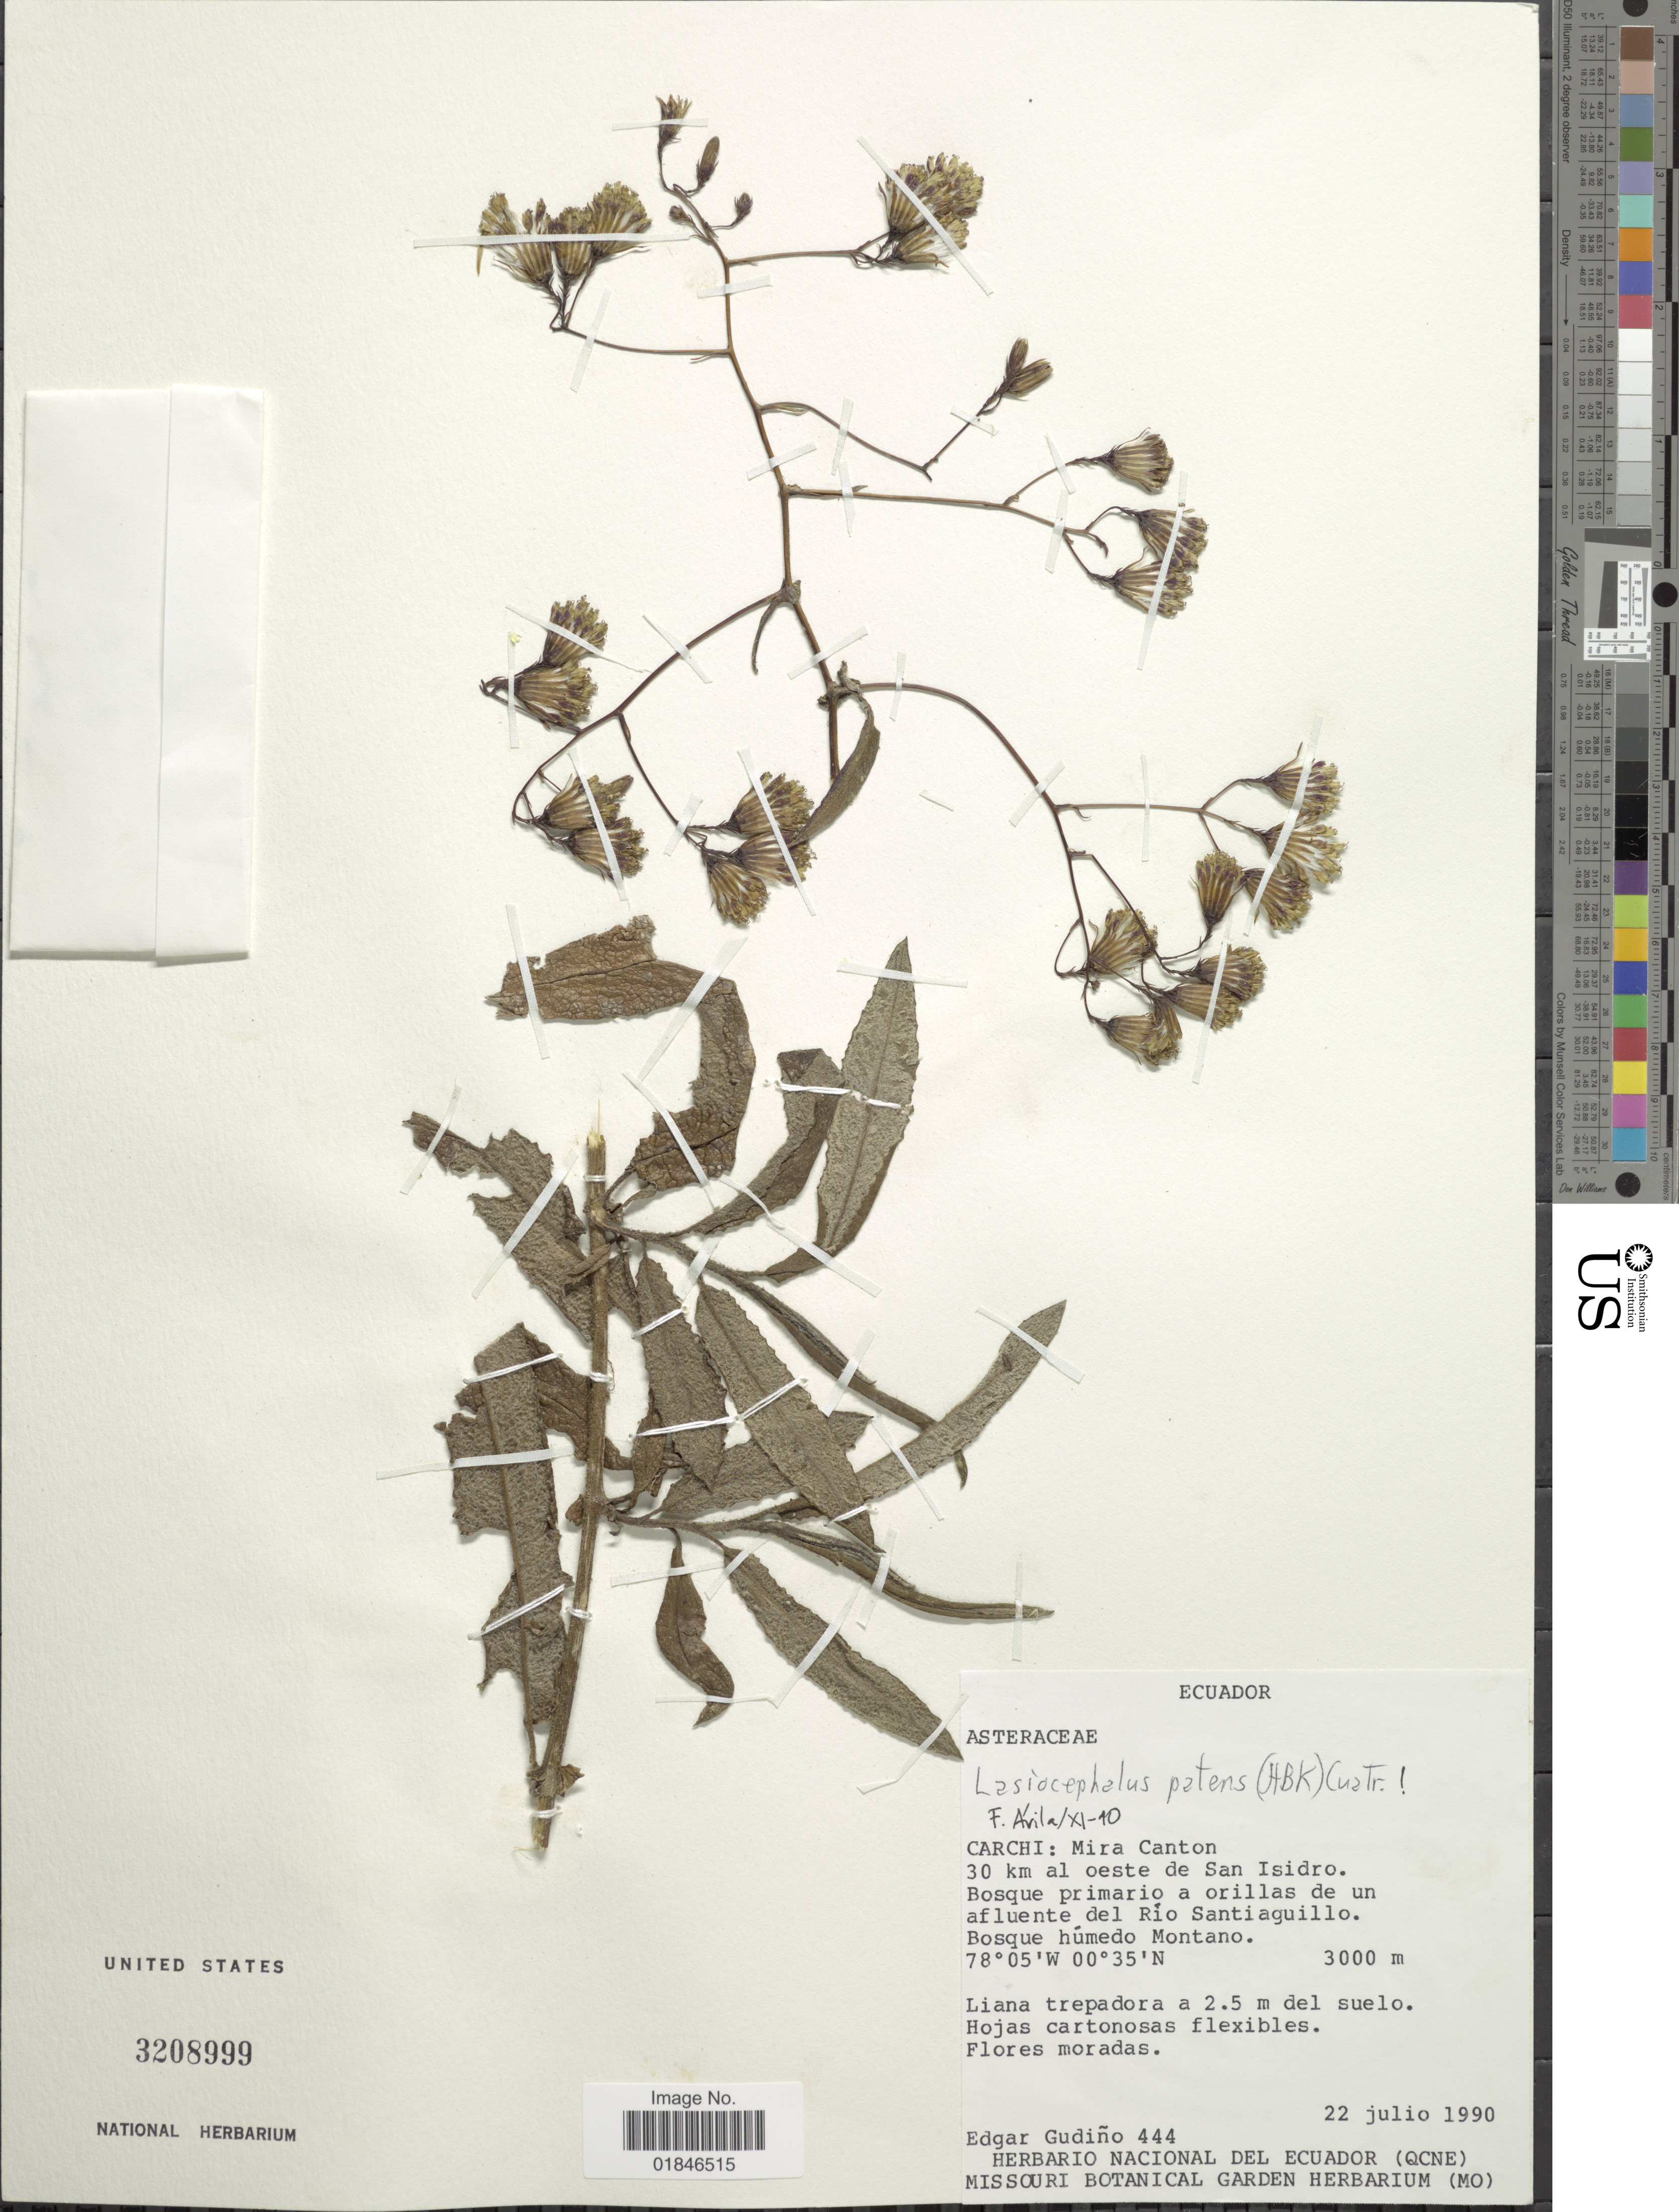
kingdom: Plantae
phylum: Tracheophyta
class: Magnoliopsida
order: Asterales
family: Asteraceae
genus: Senecio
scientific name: Senecio patens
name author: (Kunth) DC.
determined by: Salomon, Luciana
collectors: E. Gudiño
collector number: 4444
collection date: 1990-07-22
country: Ecuador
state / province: Carchi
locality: Carchi: Mira Canton, 30 km al oeste de San Isidoro.Bosque primario a orillas de un afluente del Rio Santiaguillo.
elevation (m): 3000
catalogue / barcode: US 3208999